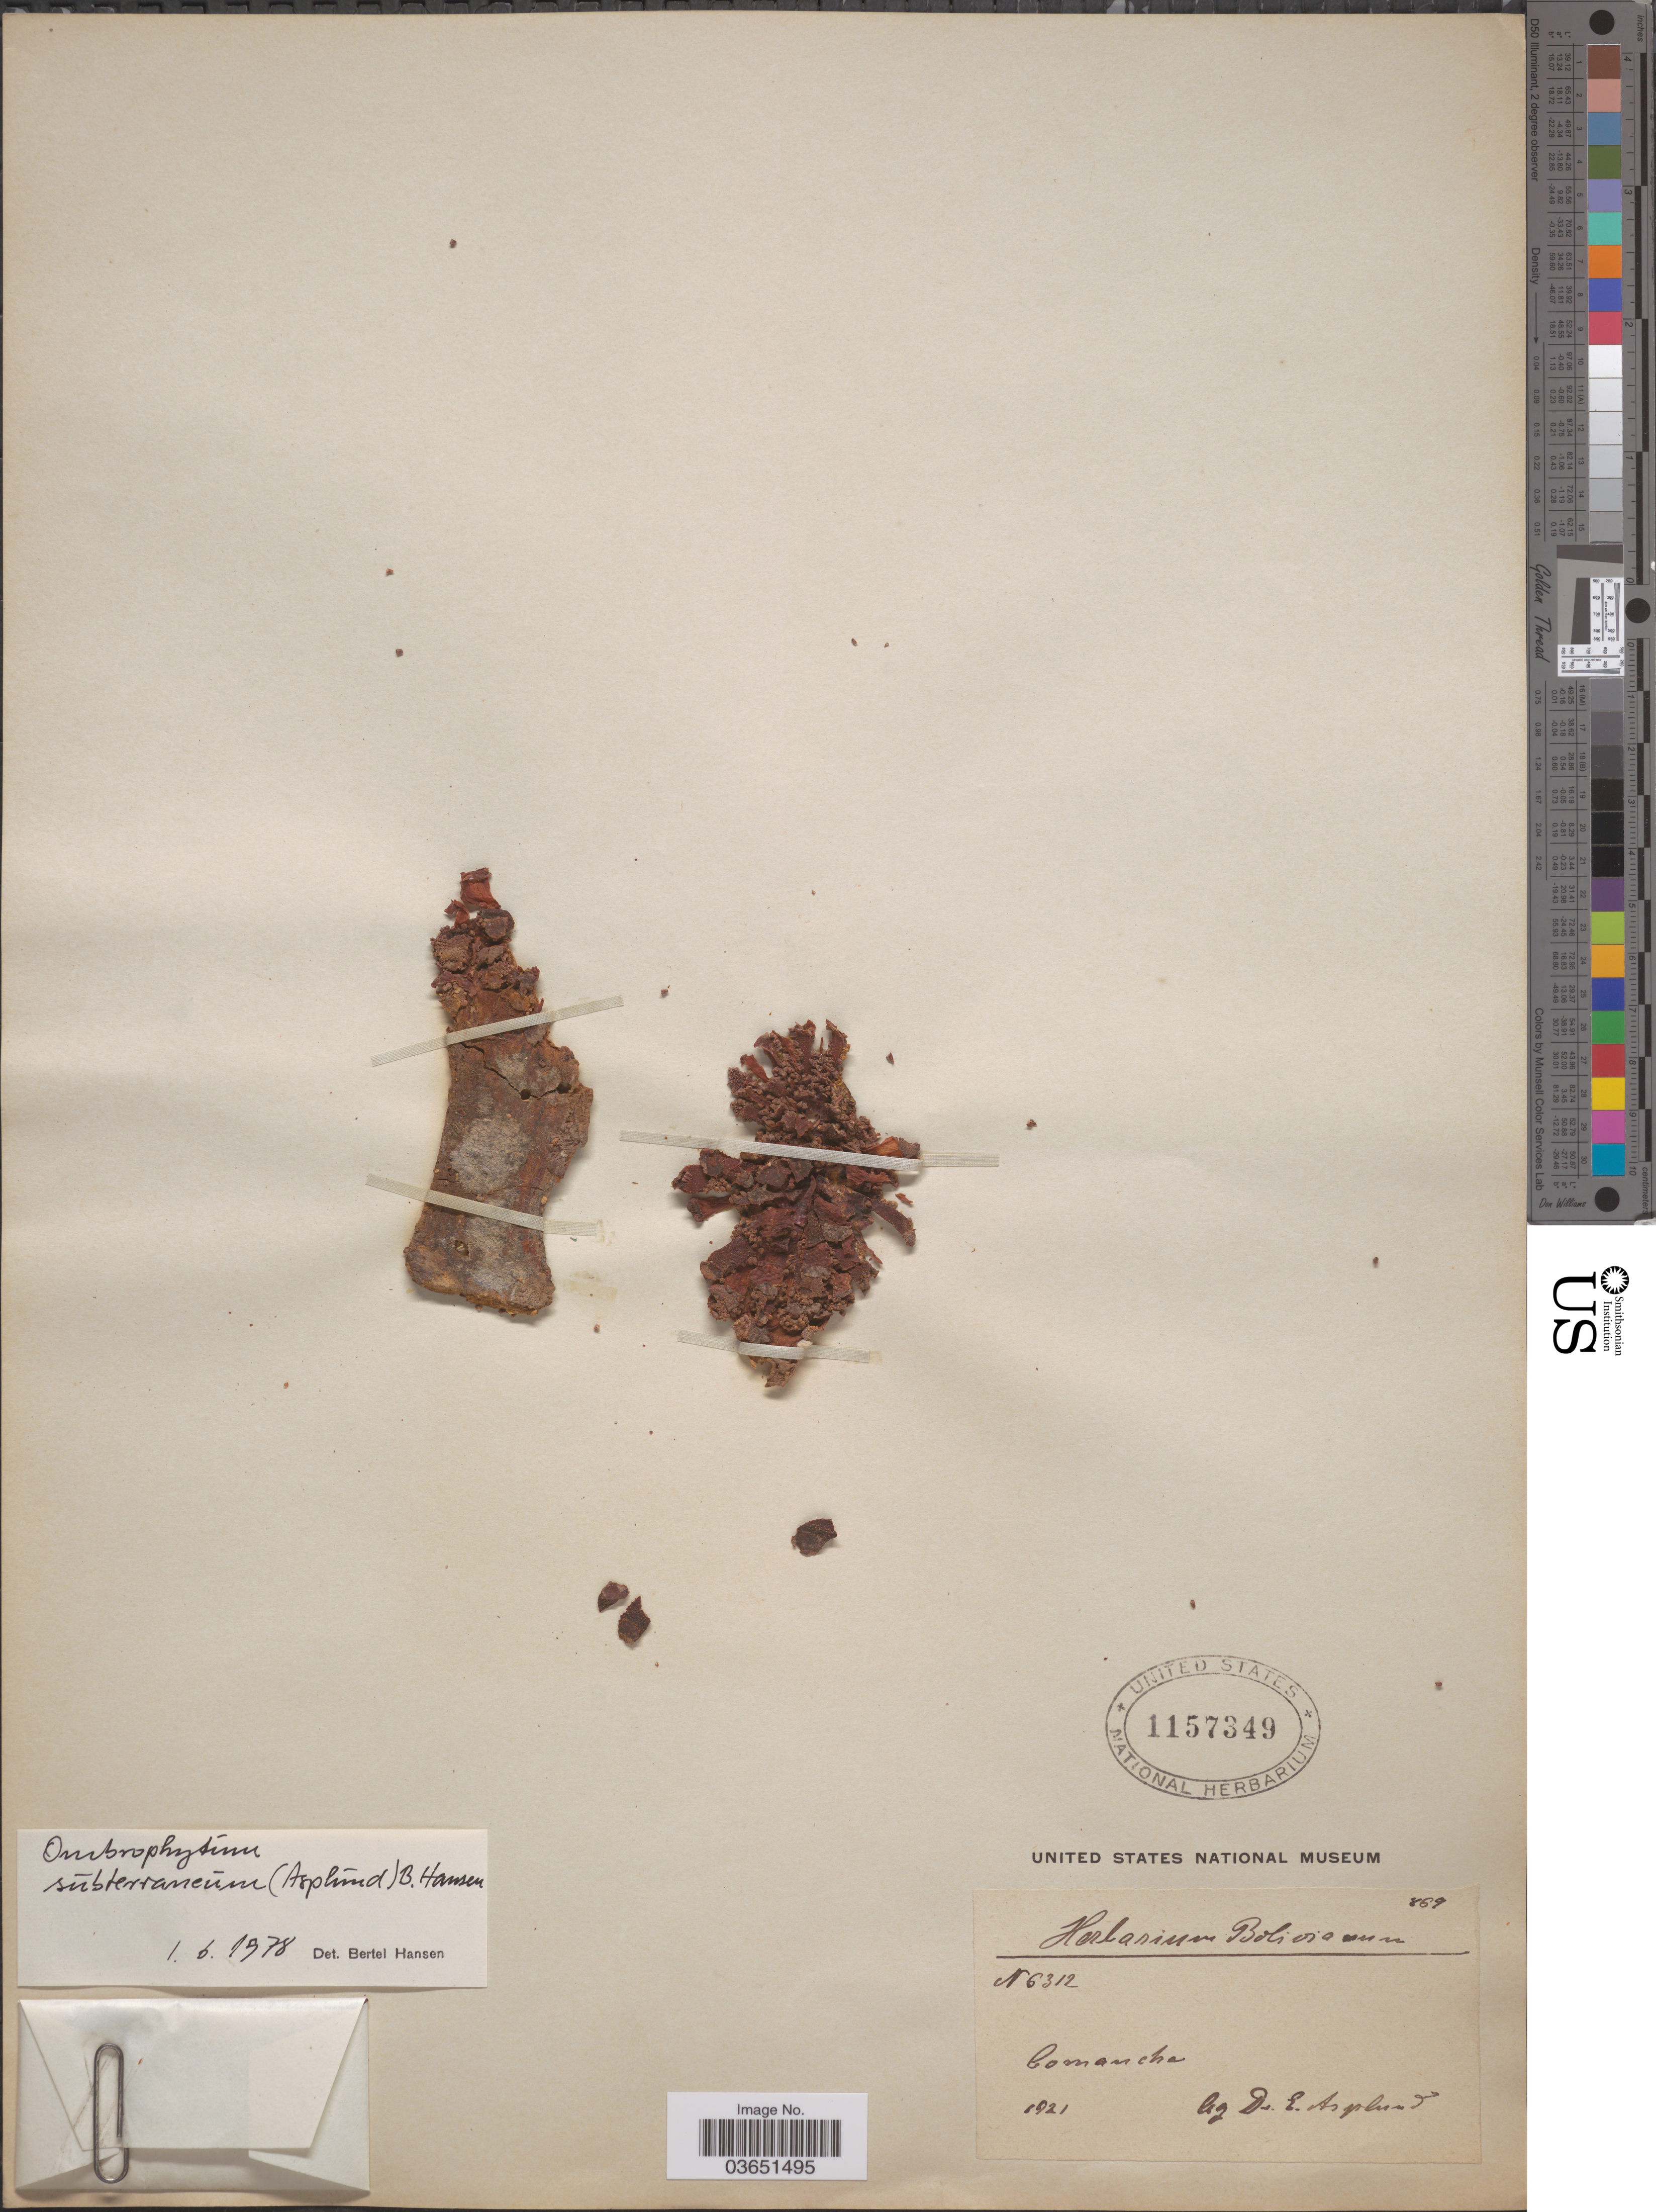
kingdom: Plantae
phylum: Tracheophyta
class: Magnoliopsida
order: Santalales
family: Balanophoraceae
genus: Ombrophytum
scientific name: Ombrophytum subterraneum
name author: (Aspl.) B. Hansen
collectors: E. Asplund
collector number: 6312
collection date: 1921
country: Bolivia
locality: Comanche.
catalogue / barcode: US 1157349